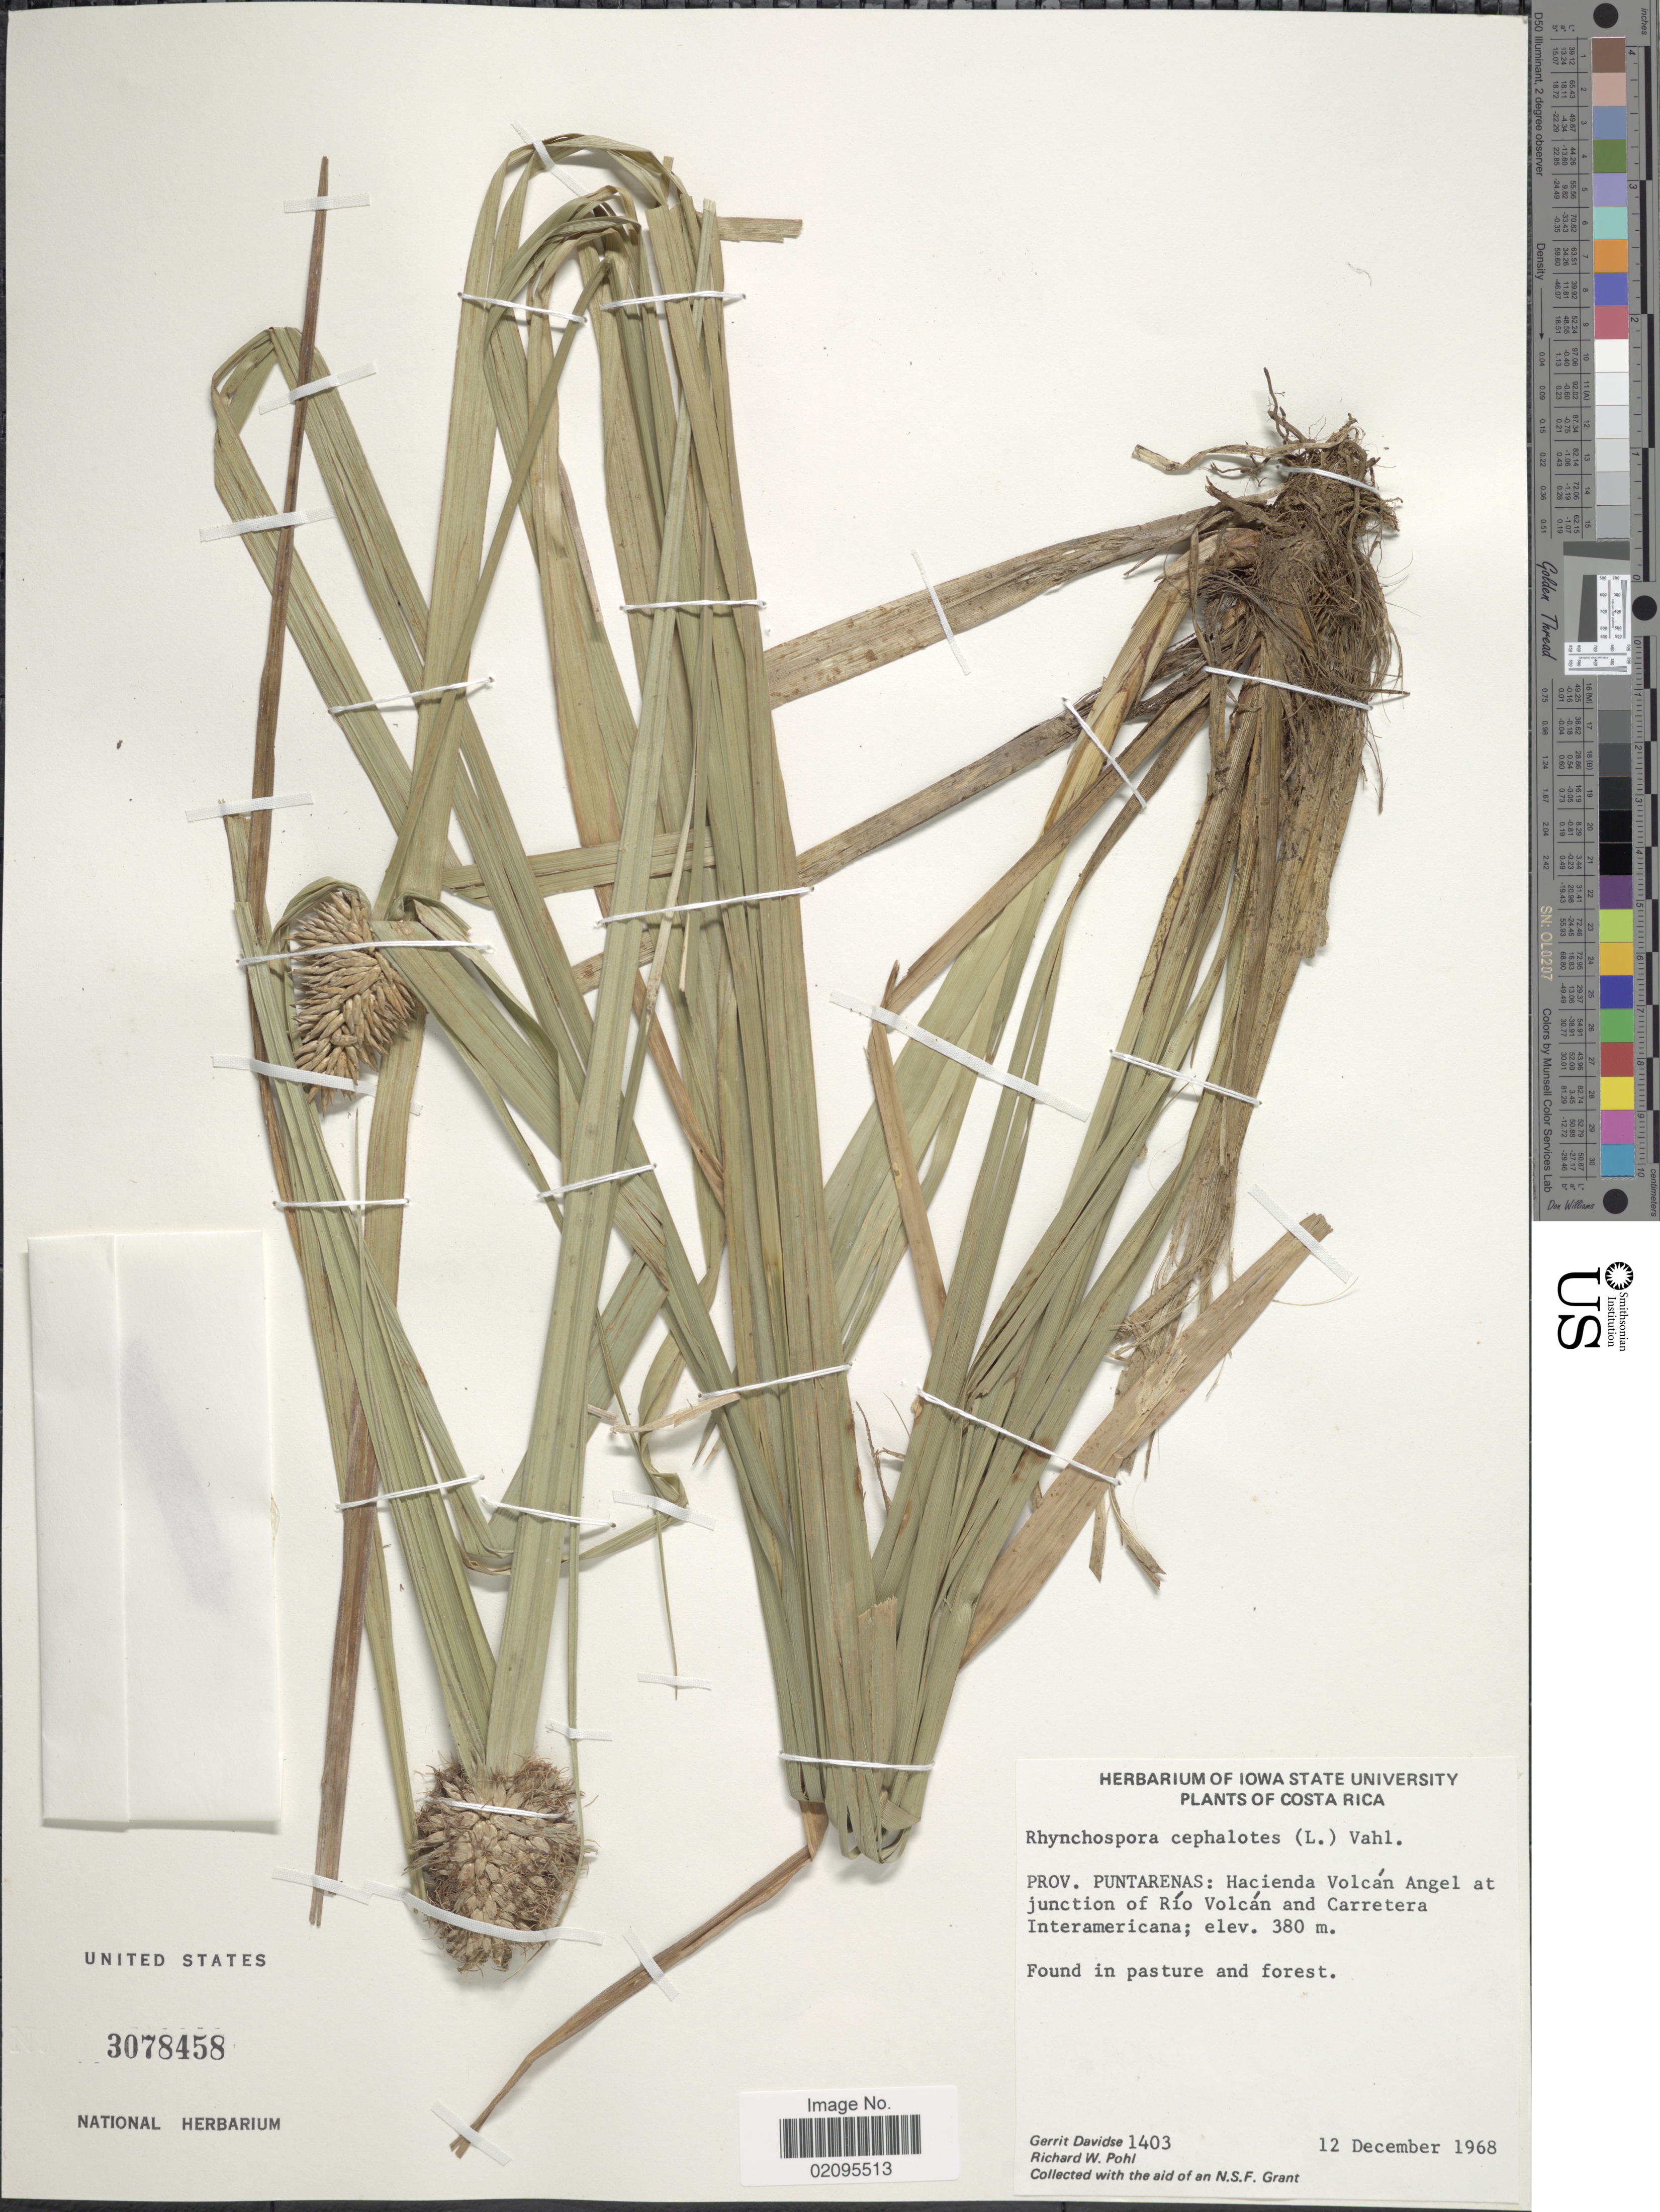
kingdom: Plantae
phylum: Tracheophyta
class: Liliopsida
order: Poales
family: Cyperaceae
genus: Rhynchospora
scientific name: Rhynchospora cephalotes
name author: (L.) Vahl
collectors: G. Davidse & R. W. Pohl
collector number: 1403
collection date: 1968-12-12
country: Costa Rica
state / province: Puntarenas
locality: Hacienda Volcan Angel at junction of Rio Volcan and Carretera Interamericana.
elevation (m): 380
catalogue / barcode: US 3078458